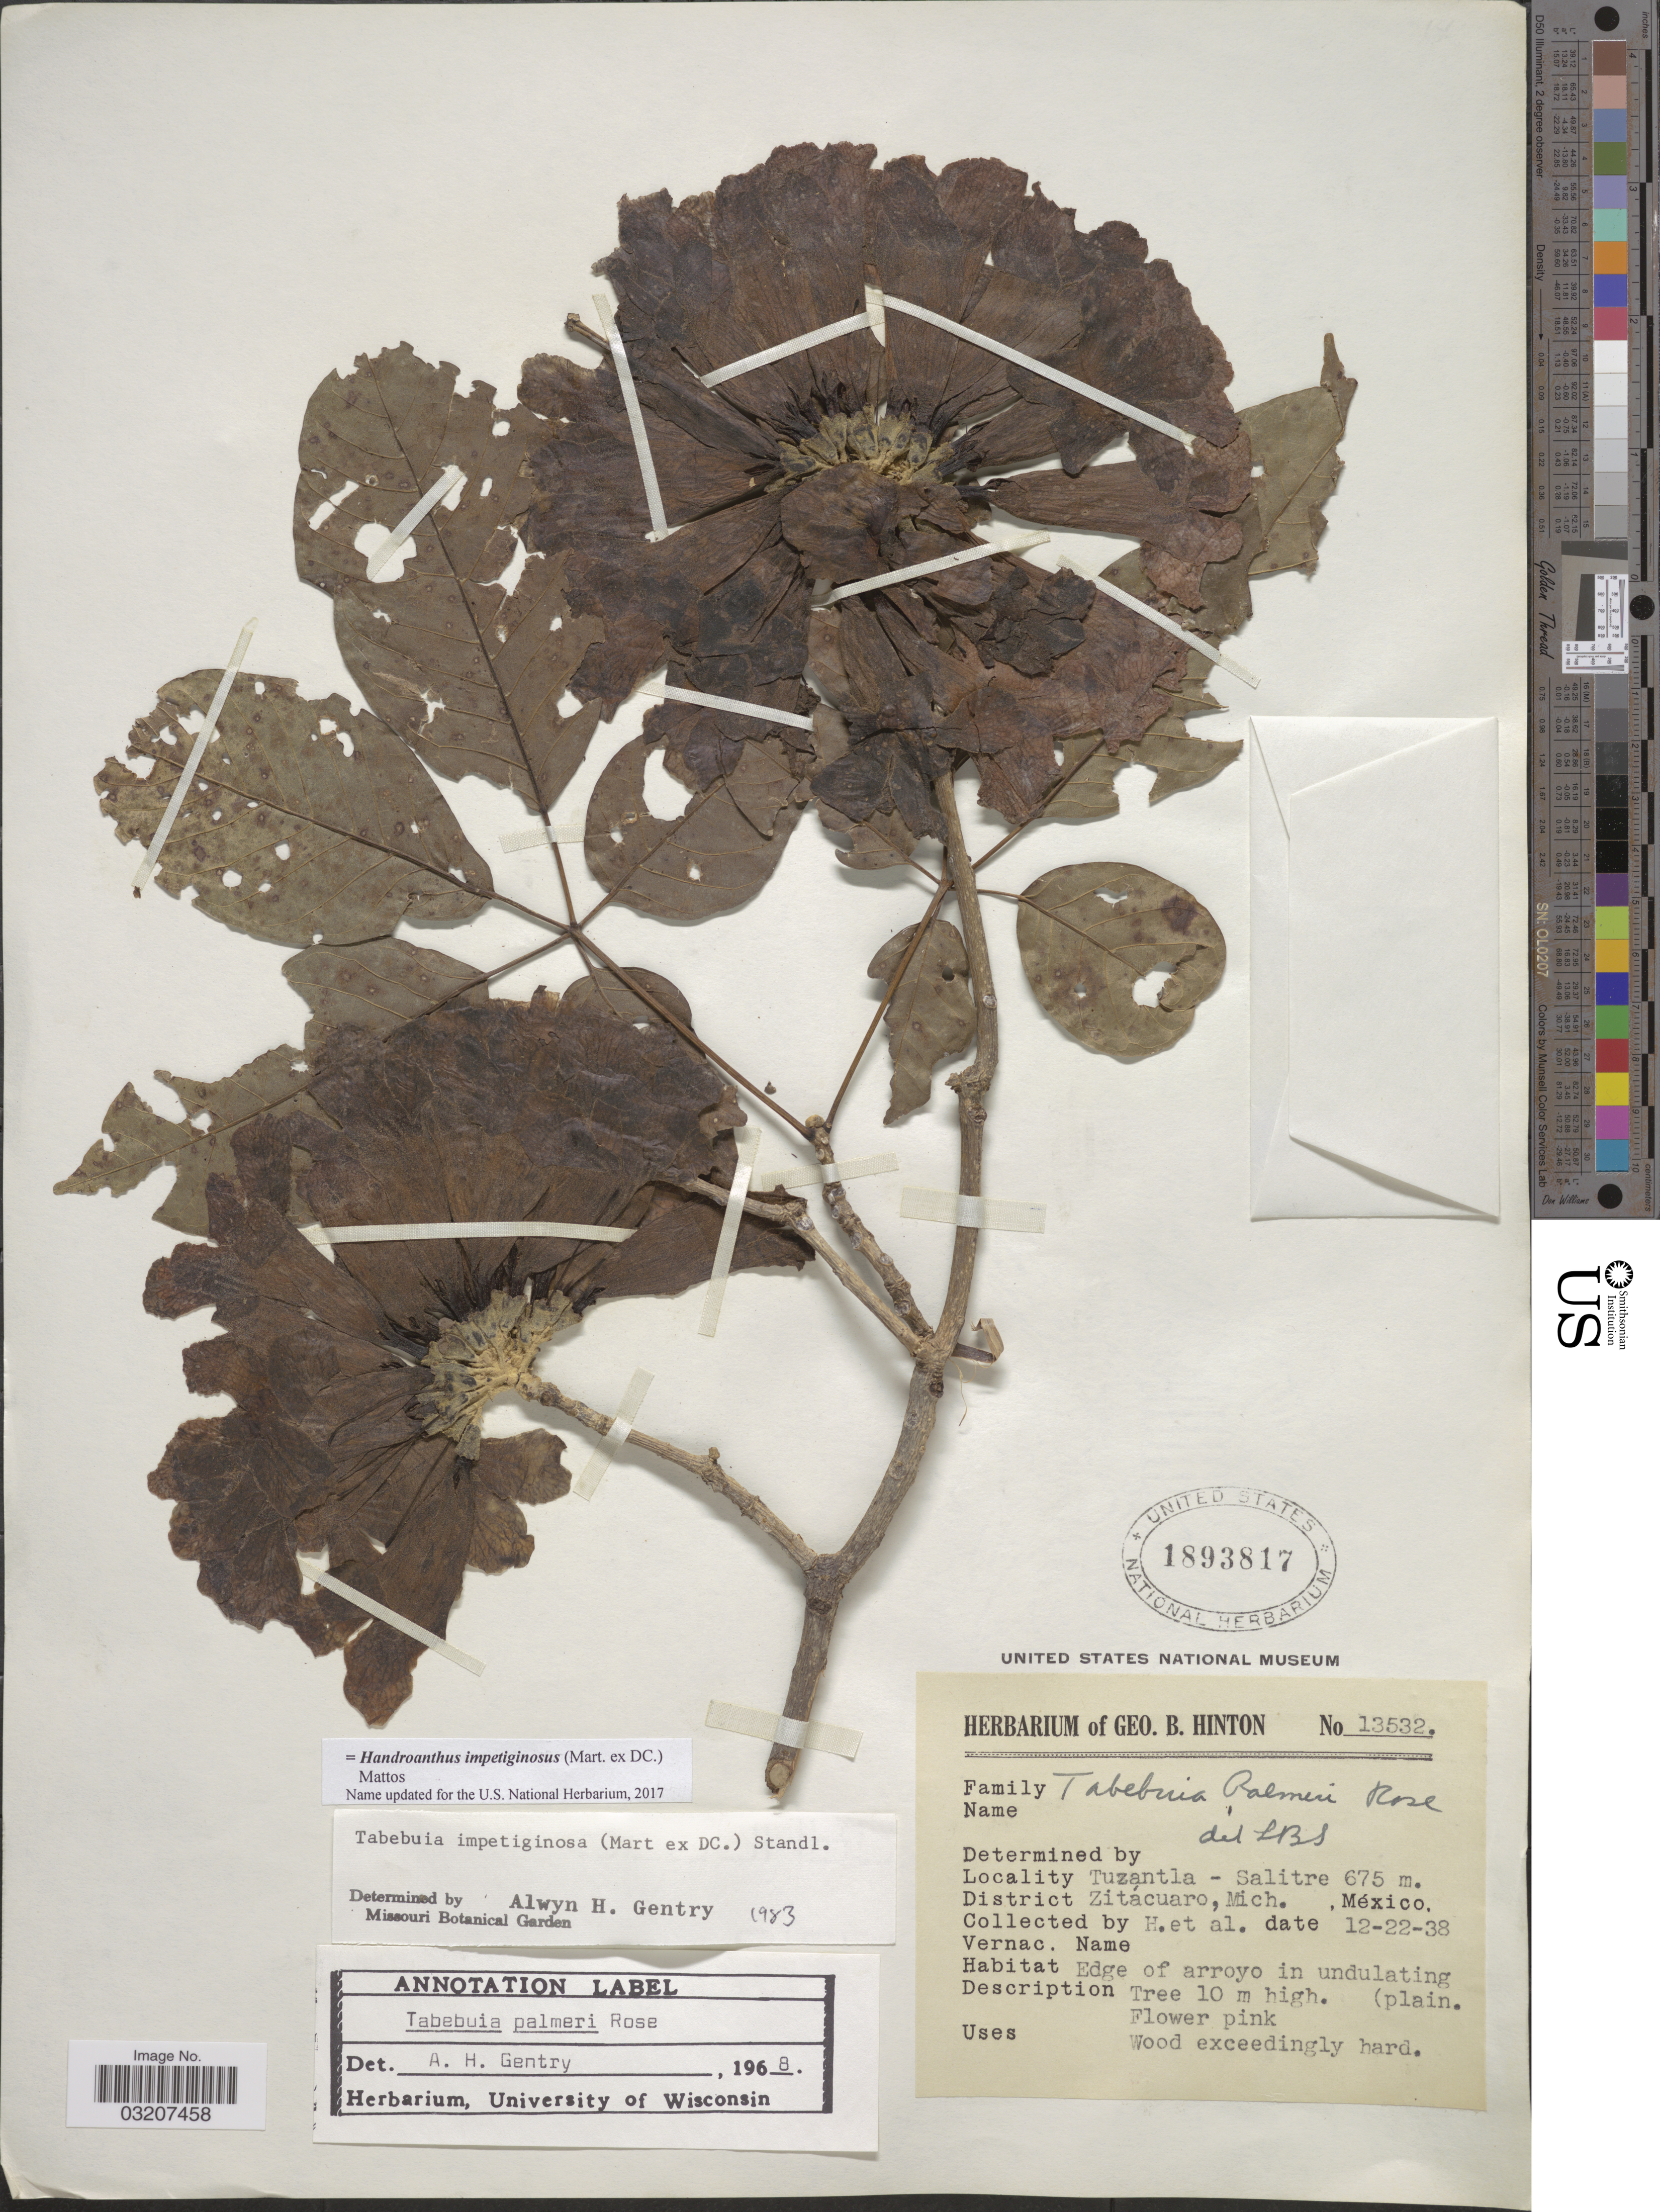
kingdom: Plantae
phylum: Tracheophyta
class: Magnoliopsida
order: Lamiales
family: Bignoniaceae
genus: Handroanthus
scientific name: Handroanthus impetiginosus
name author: (Mart. ex DC.) Mattos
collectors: G. B. Hinton & et al.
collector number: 13532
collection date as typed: Transcribed d/m/y: 22/12/38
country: Mexico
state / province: Michoacán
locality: Tuzantla - Salitre. District Zitácuaro.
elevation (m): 675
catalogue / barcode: US 1893817